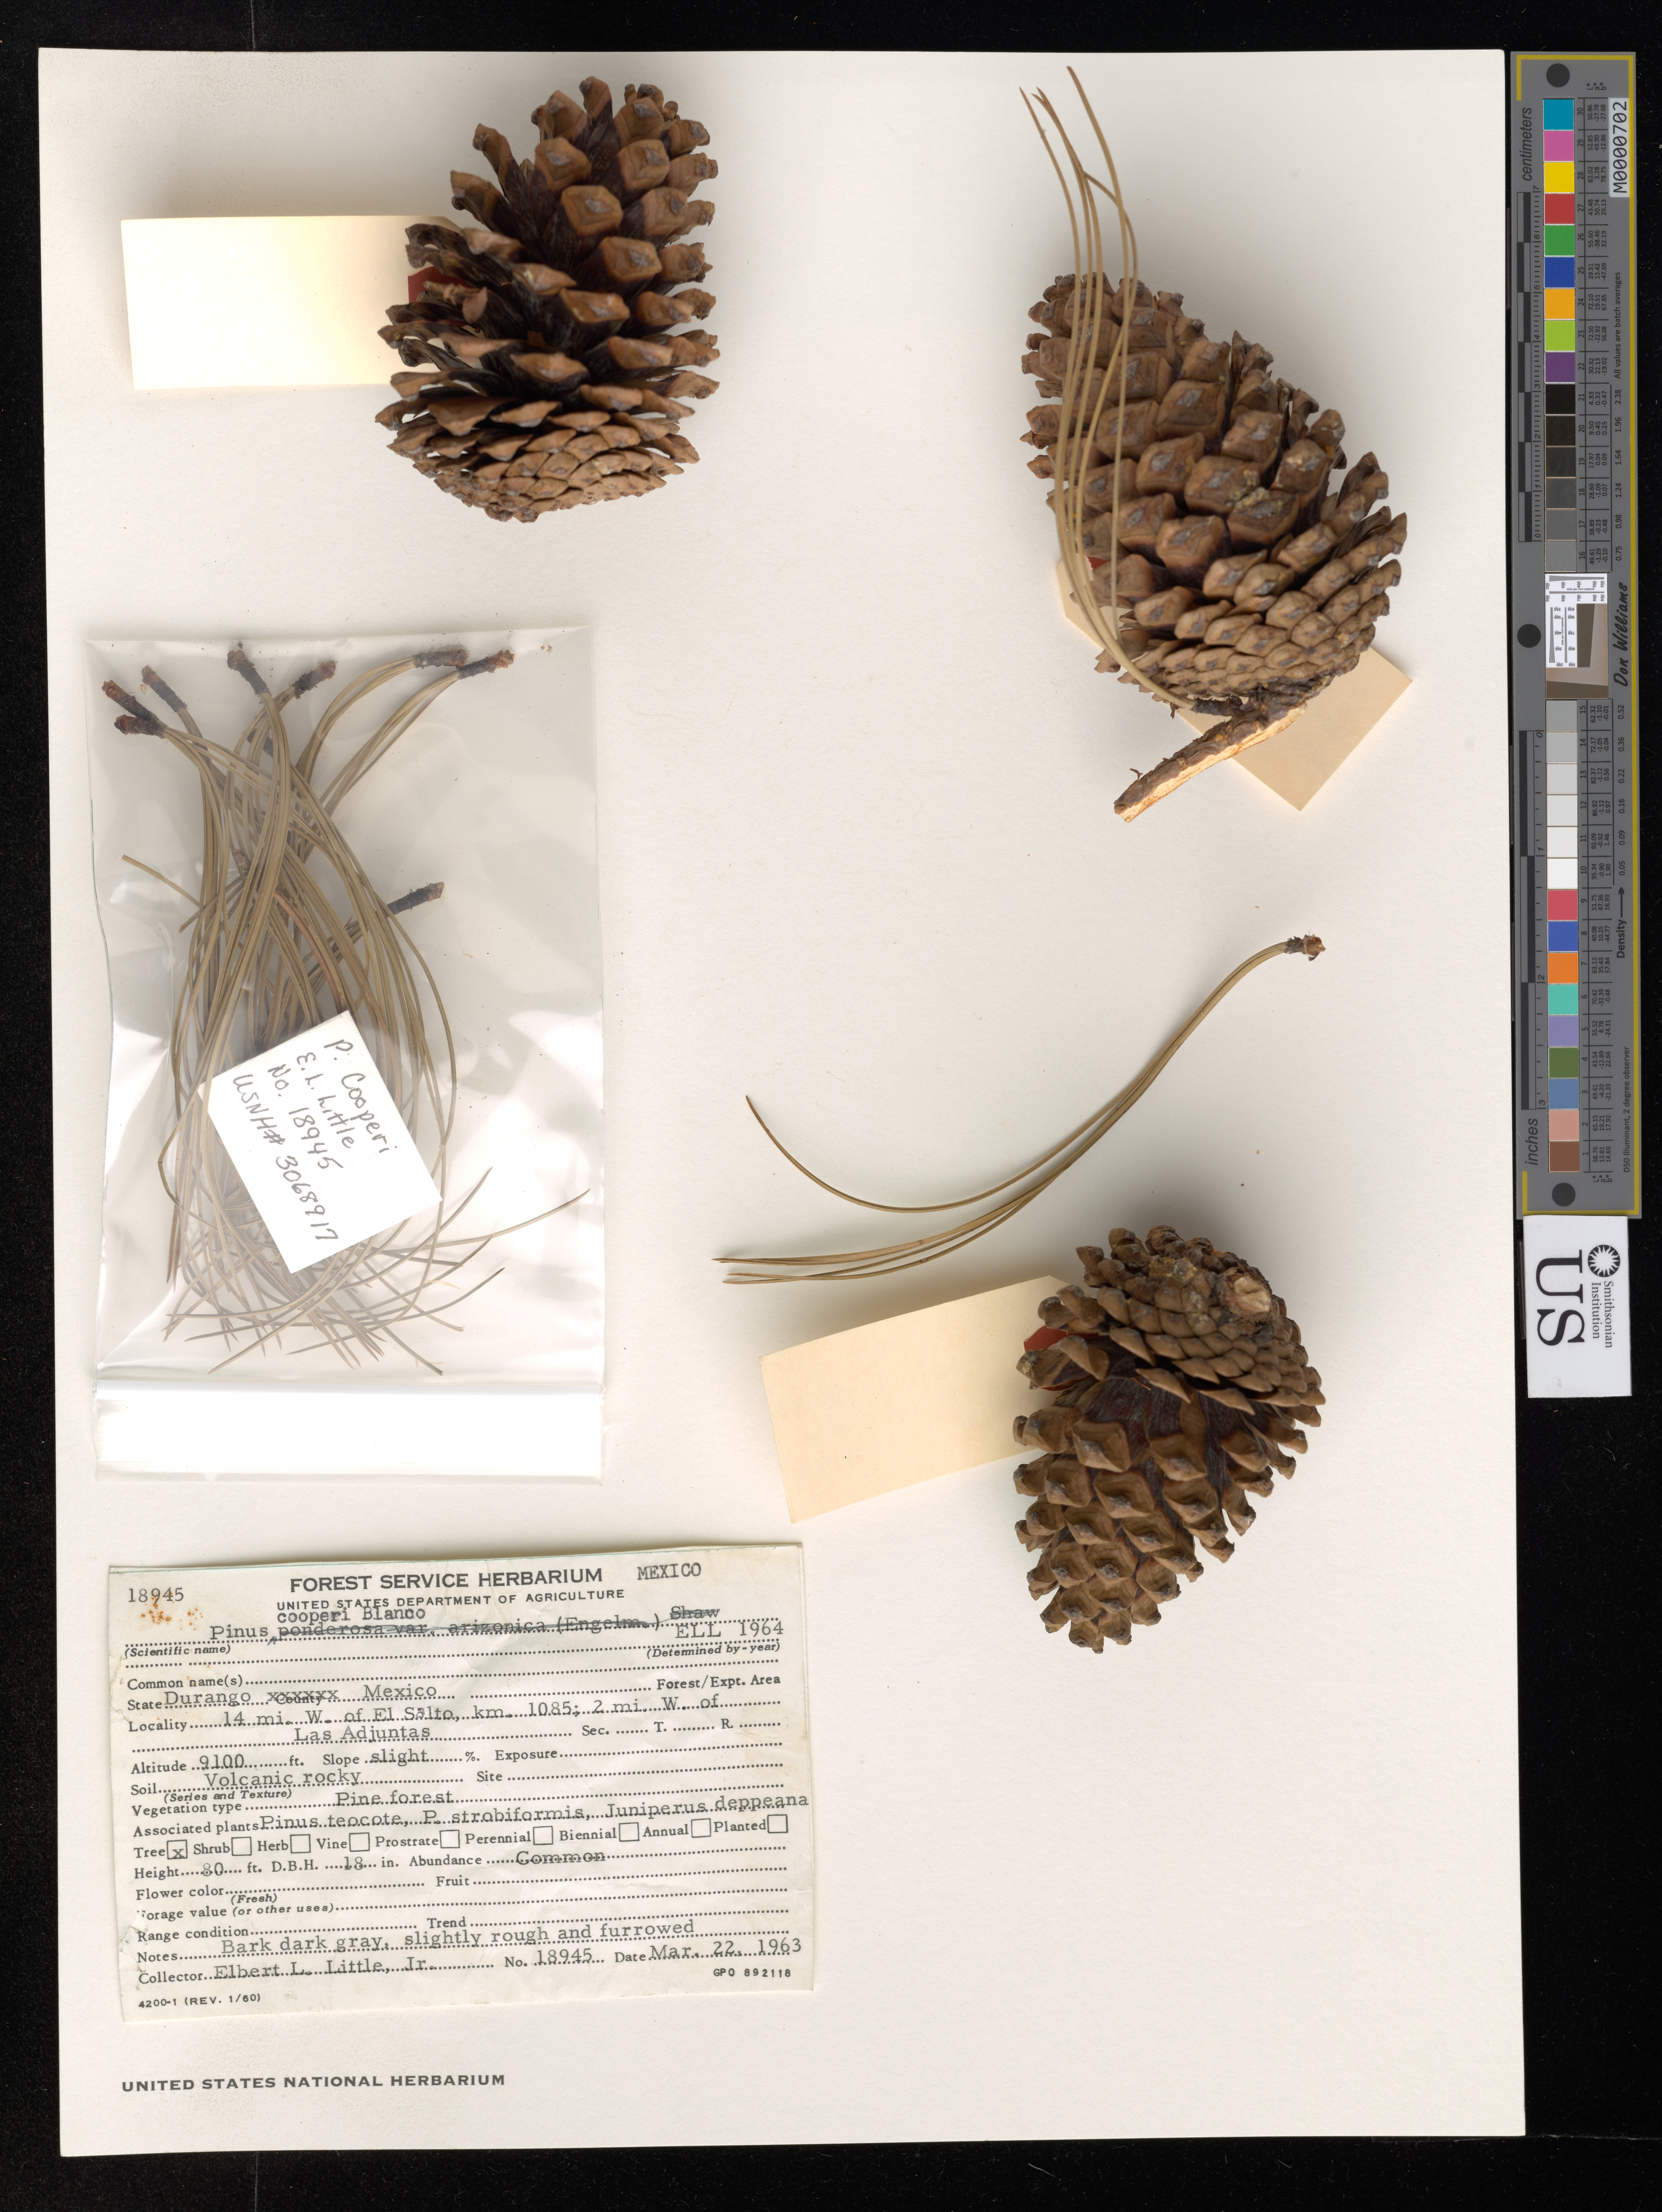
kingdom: Plantae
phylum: Tracheophyta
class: Pinopsida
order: Pinales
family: Pinaceae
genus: Pinus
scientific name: Pinus cooperi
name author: C.E. Blanco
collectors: E. L. Little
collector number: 18945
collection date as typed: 22 Mar 1963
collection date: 1963-03-22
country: Mexico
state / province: Durango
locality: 14 mi. W of El Salto, km. 1085; 2 mi. W of Las Adjuntas.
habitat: Pine forest, slope slight. Soil volcanic rocky. Associated plants. Pinus teocote, P. strobiformis, Juniperus deppeana.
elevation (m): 2774